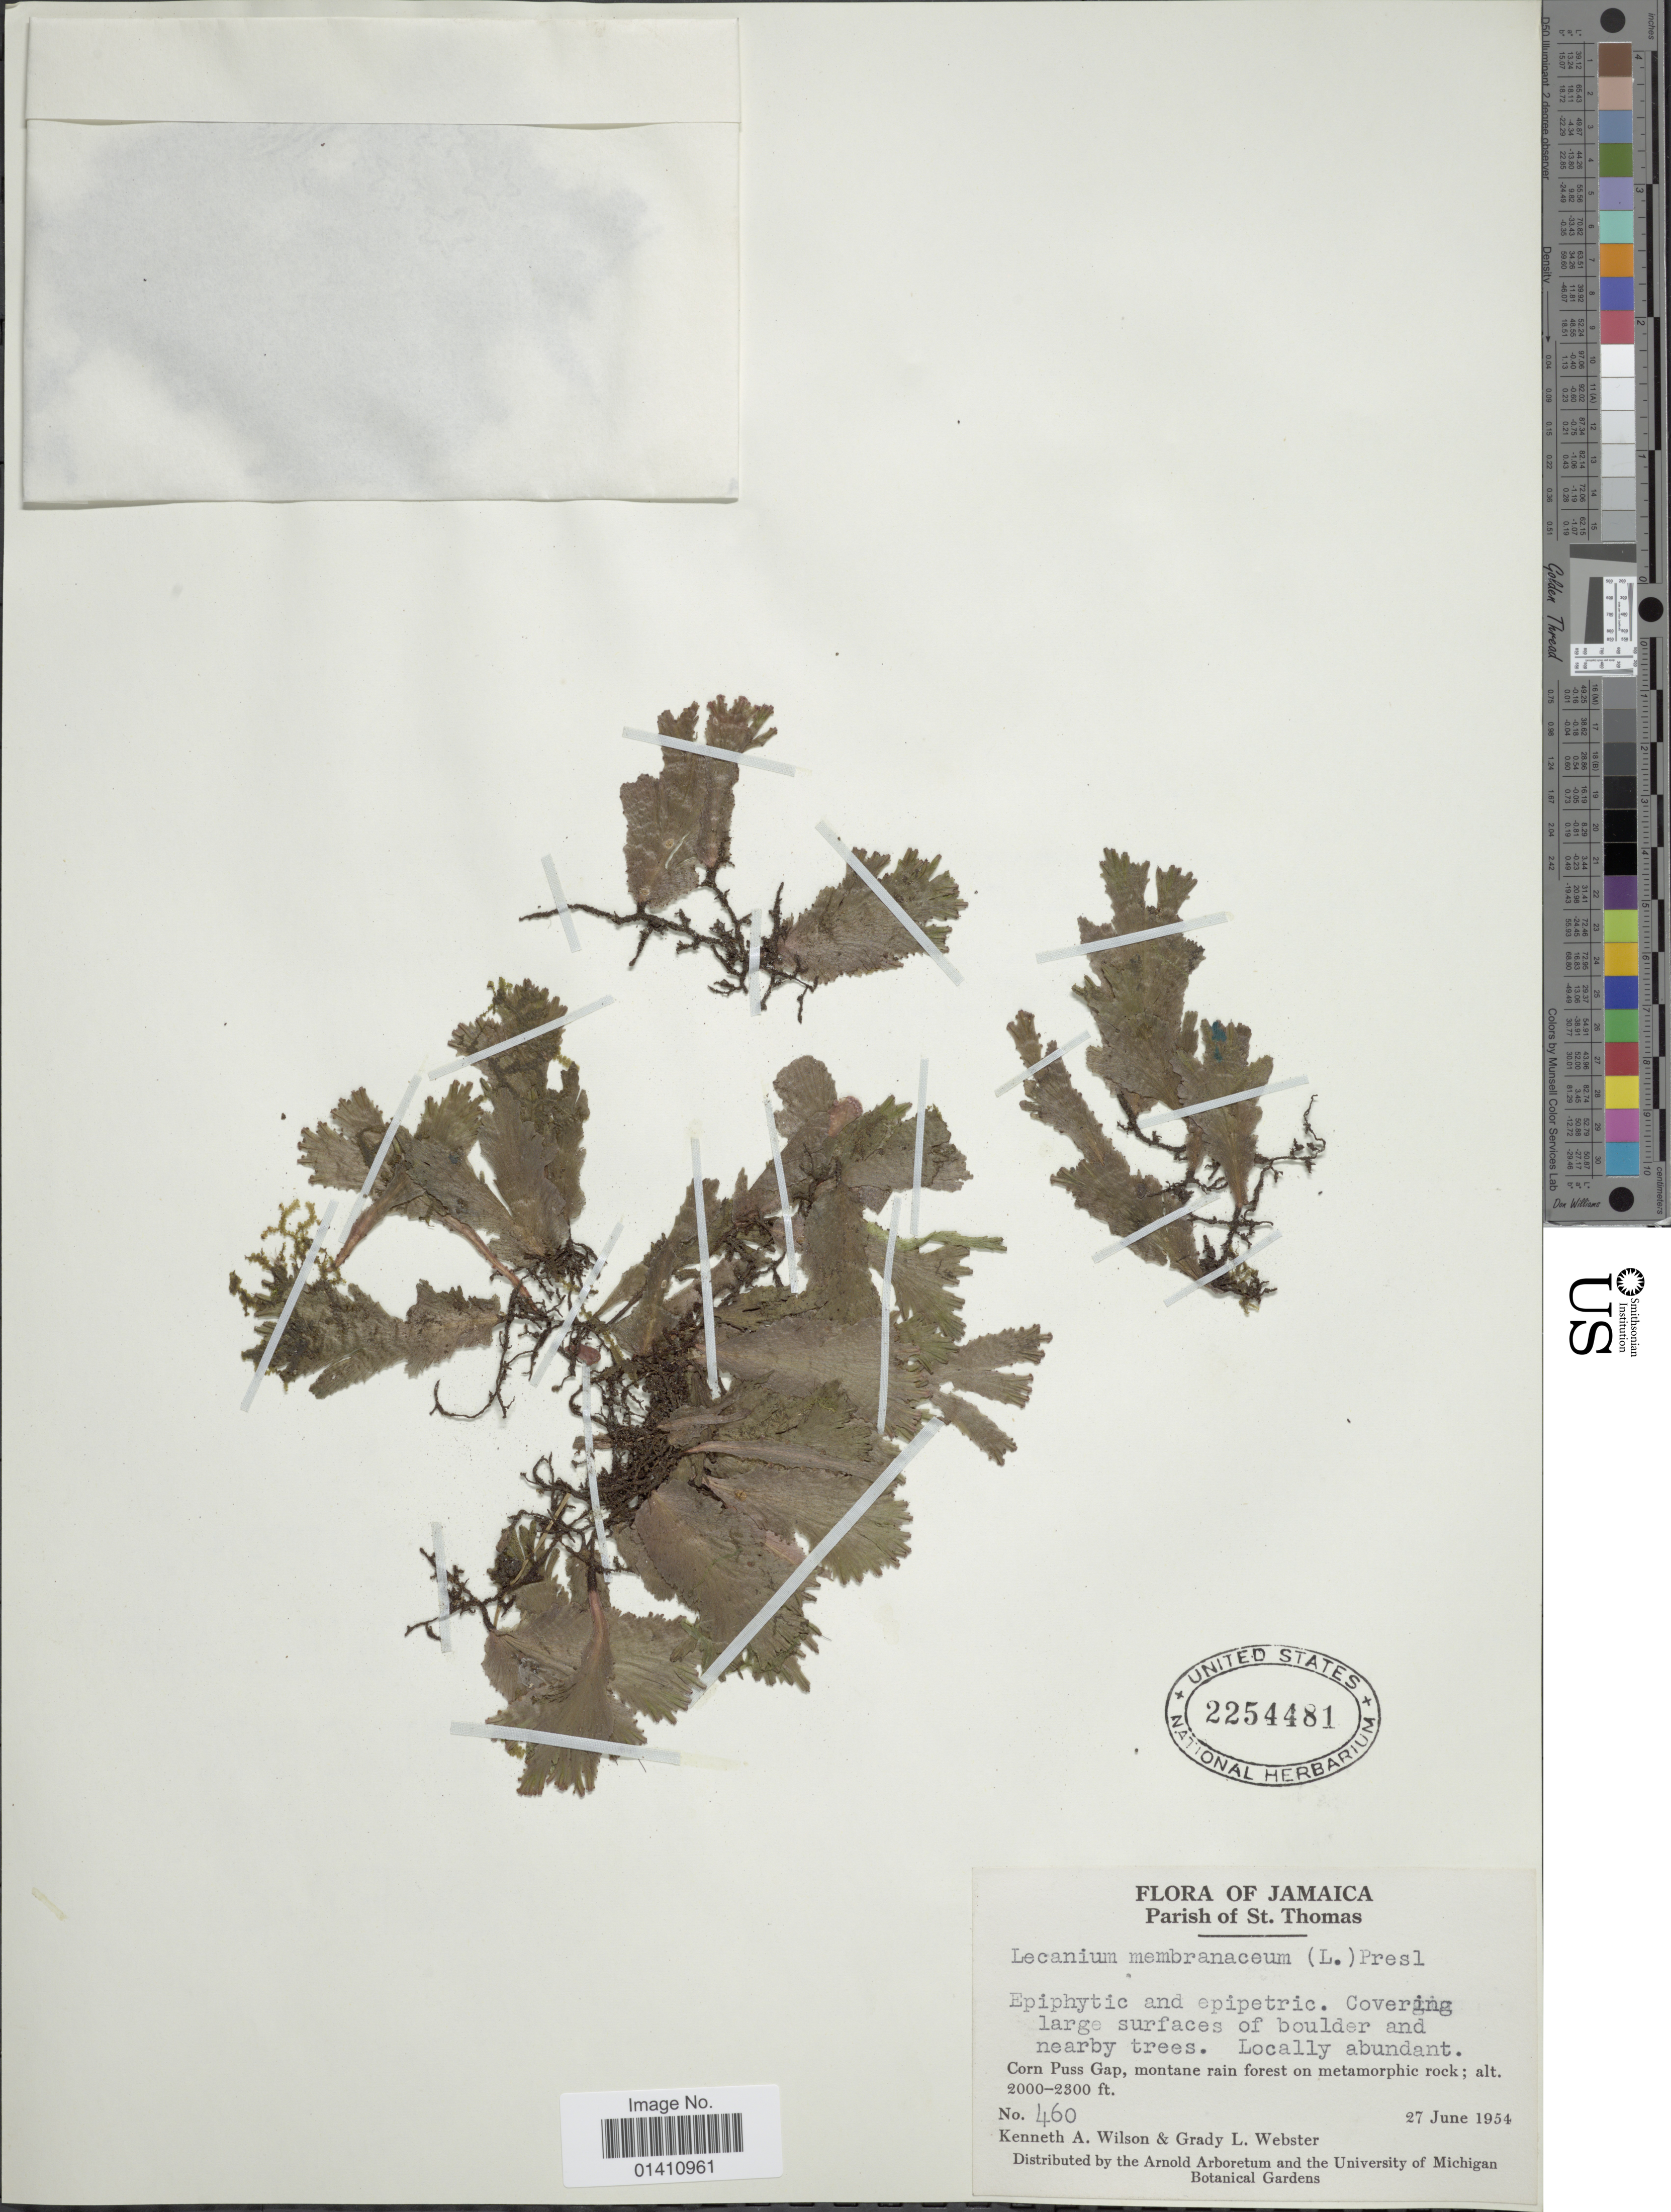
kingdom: Plantae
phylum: Tracheophyta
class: Polypodiopsida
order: Hymenophyllales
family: Hymenophyllaceae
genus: Didymoglossum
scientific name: Didymoglossum membranaceum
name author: (L.) Vareschi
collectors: K. A. Wilson & G. L. Webster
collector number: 460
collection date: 1954-06-27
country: Jamaica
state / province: Saint Thomas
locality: Corn Puss Gap.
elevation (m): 610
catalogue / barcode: US 2254481